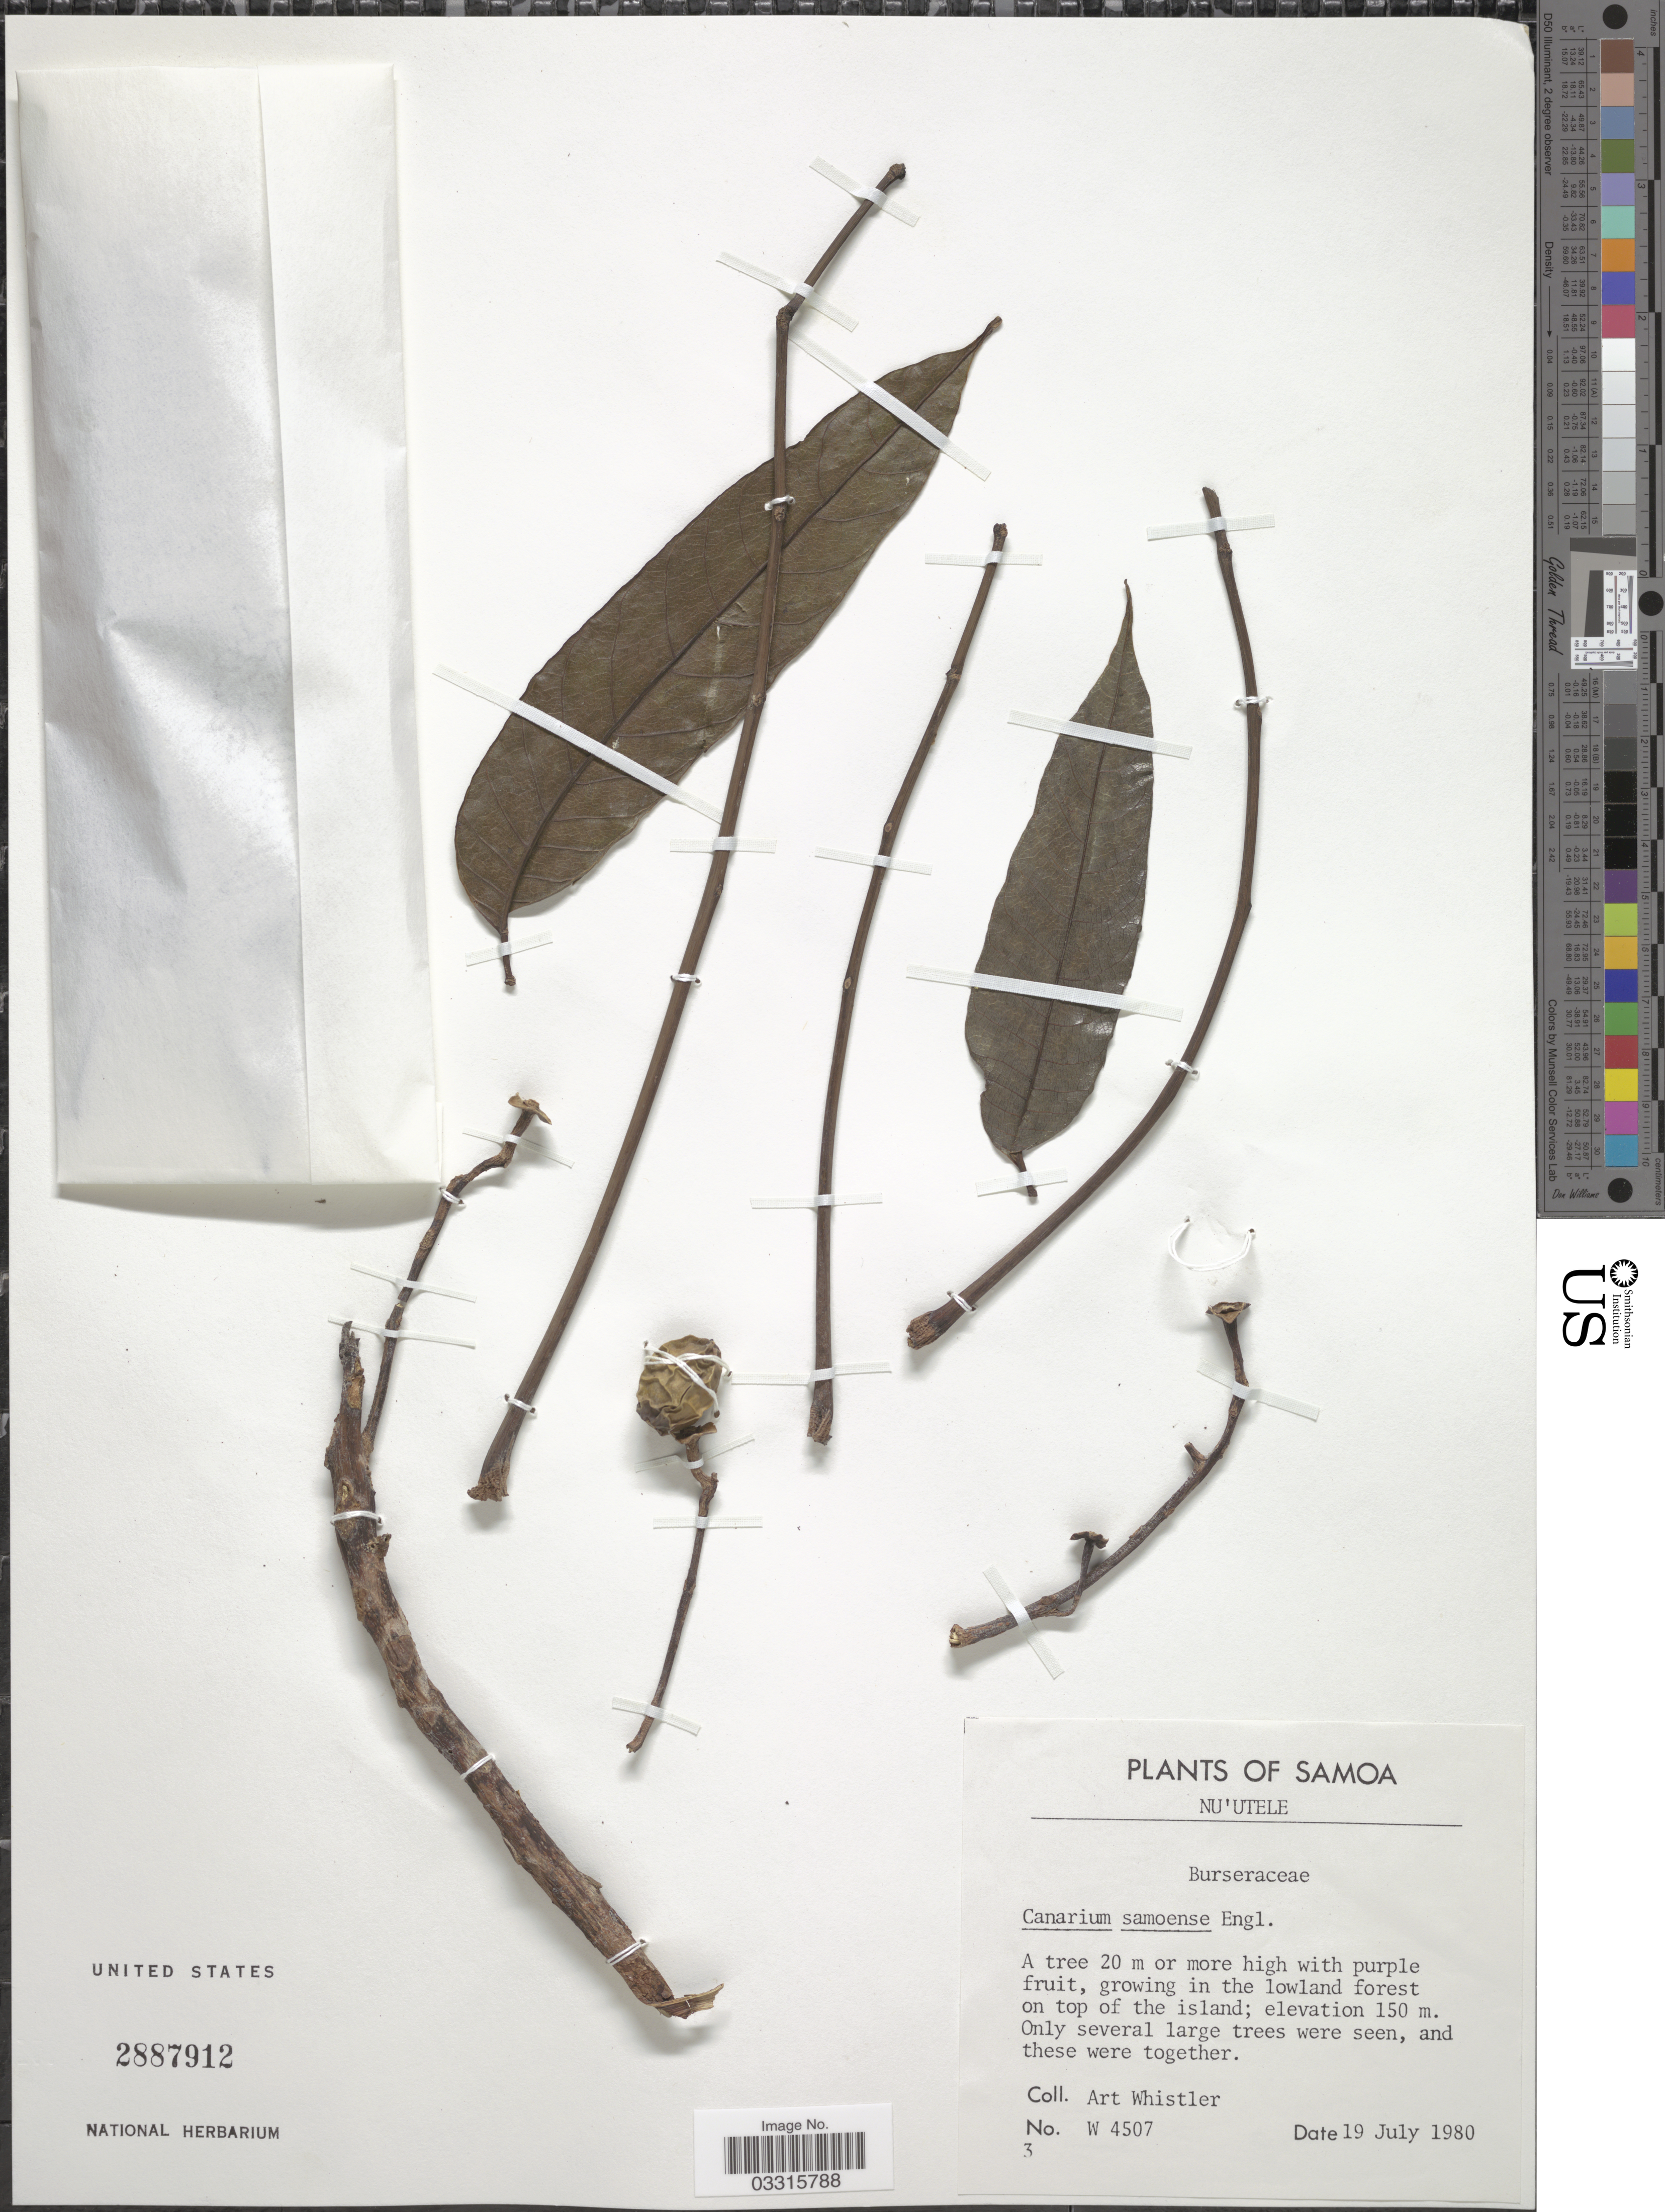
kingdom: Plantae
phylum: Tracheophyta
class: Magnoliopsida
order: Sapindales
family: Burseraceae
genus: Canarium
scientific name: Canarium samoense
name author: Engl.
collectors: A. Whistler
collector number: W 4507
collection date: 1980-07-19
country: Samoa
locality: Samoa. Nu'Utele.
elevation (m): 150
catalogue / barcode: US 2887912